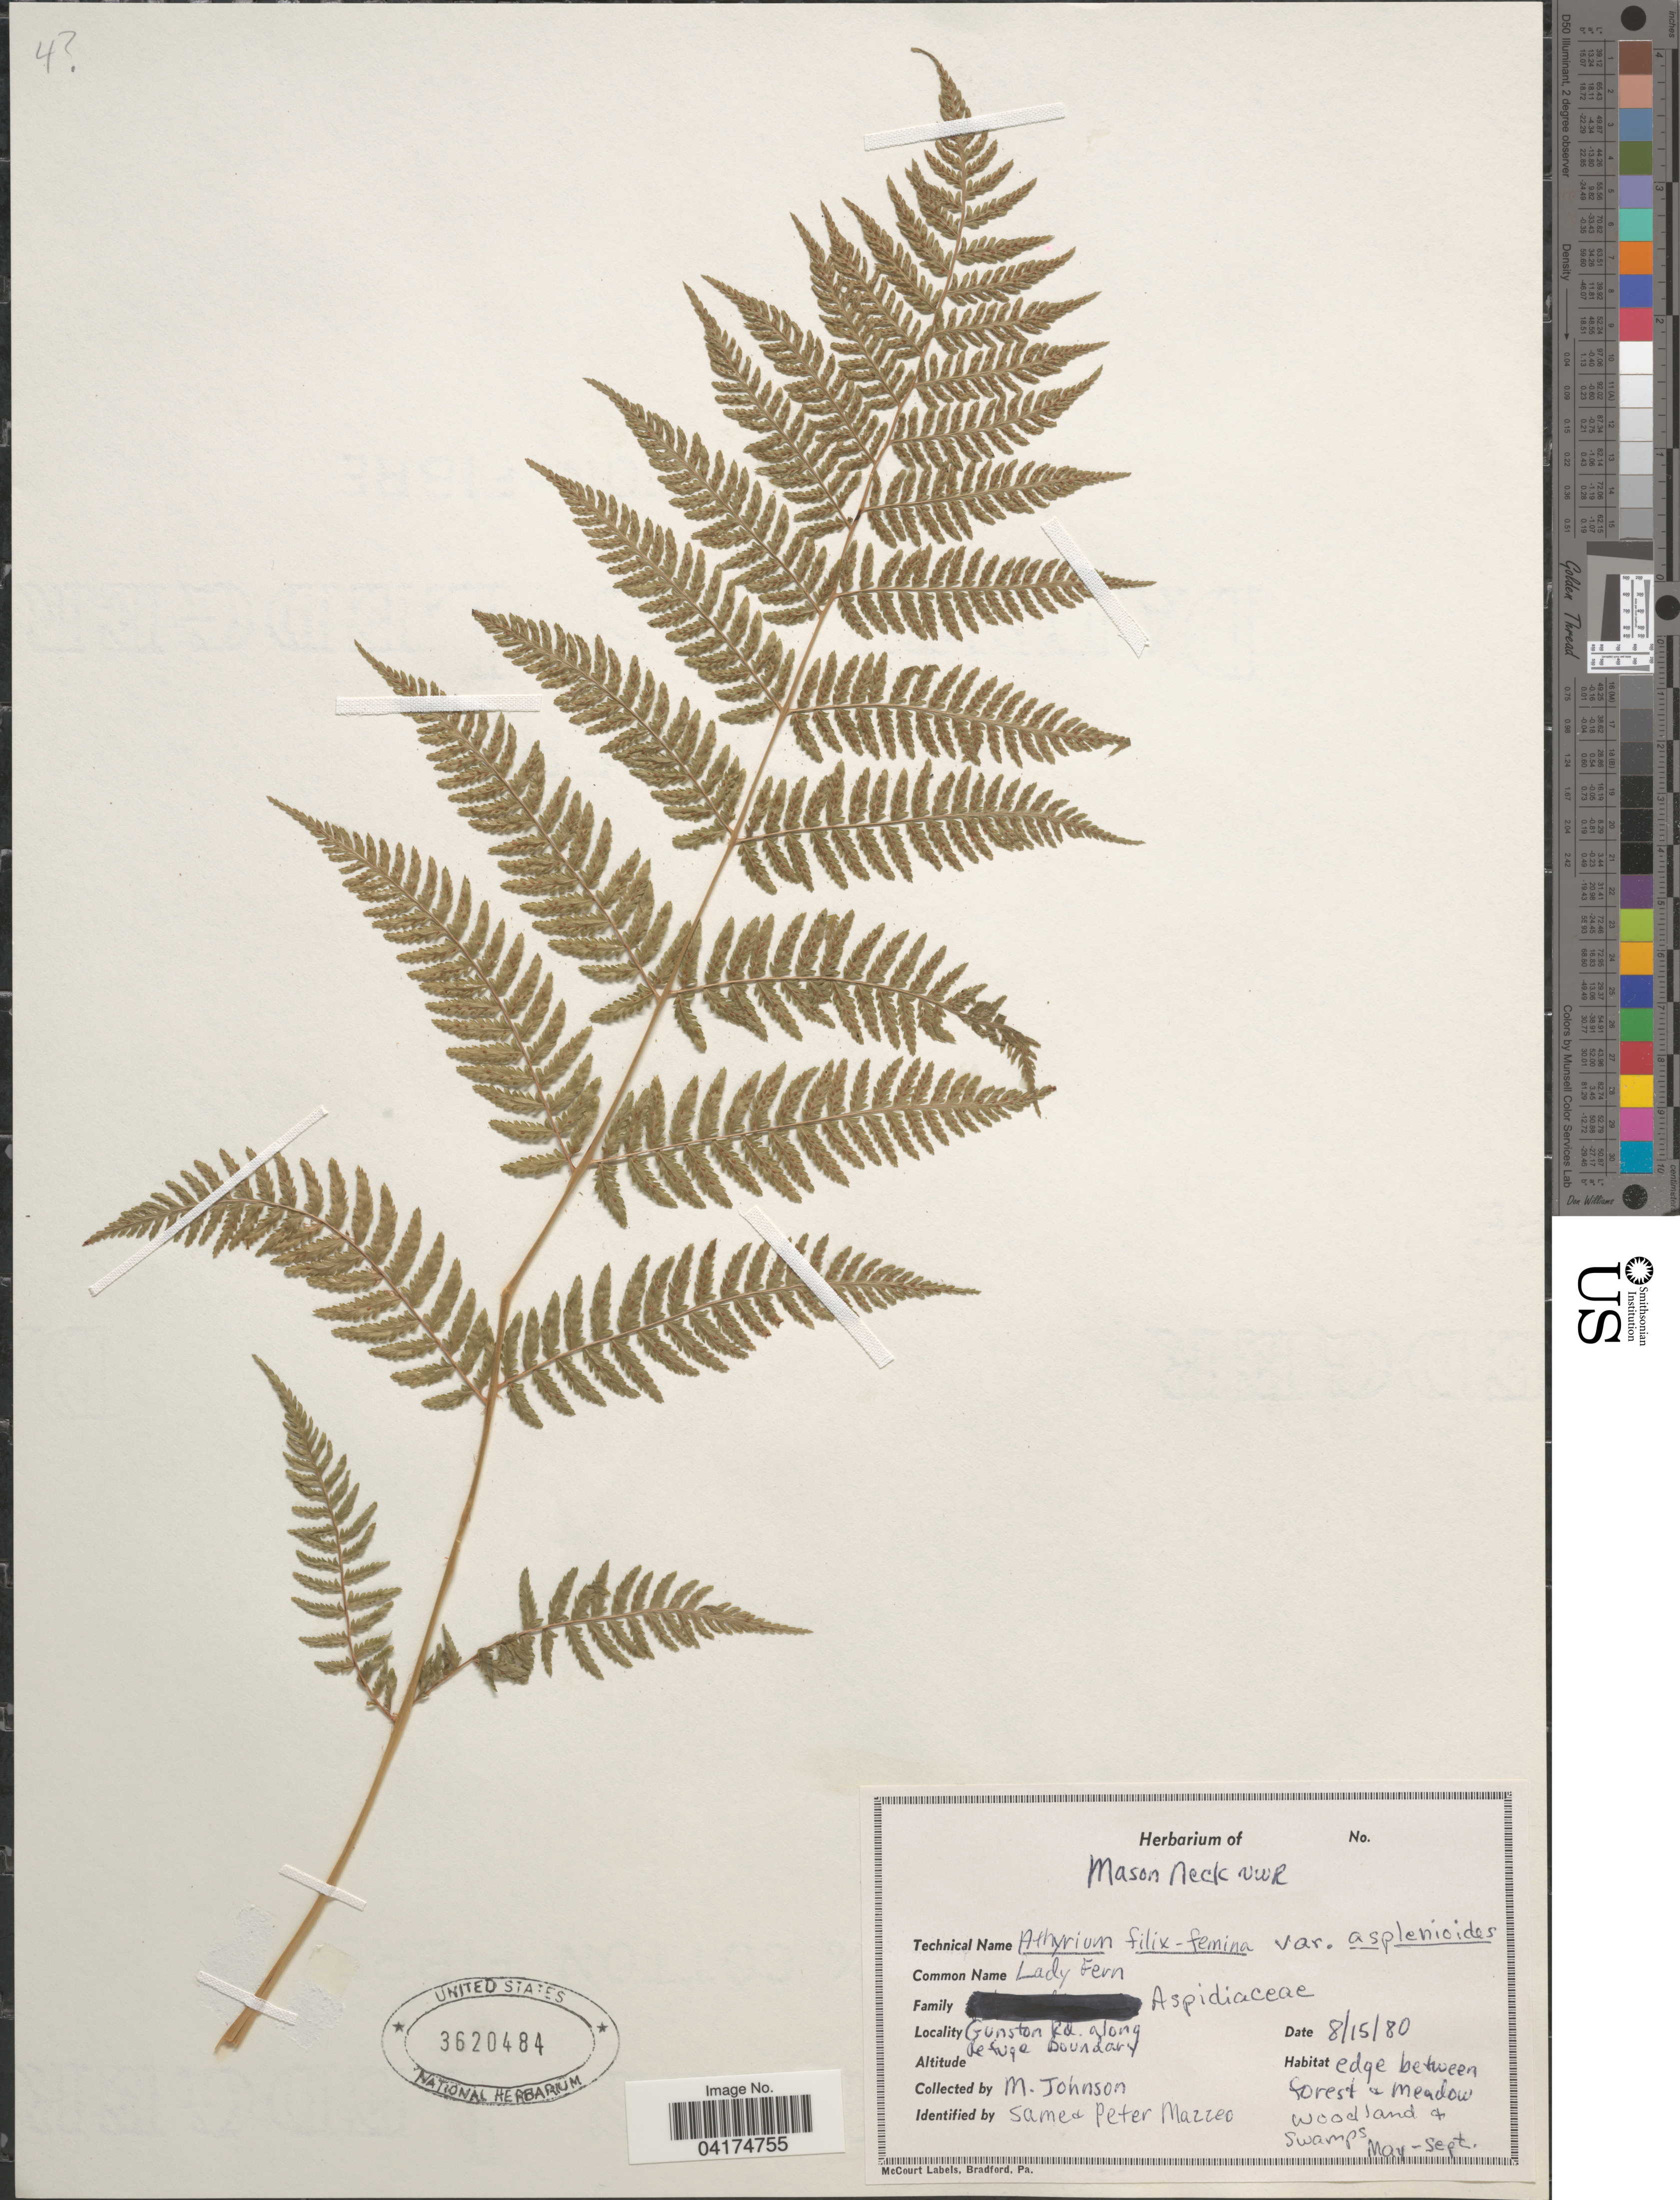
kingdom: Plantae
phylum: Tracheophyta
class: Polypodiopsida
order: Polypodiales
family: Athyriaceae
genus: Athyrium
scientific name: Athyrium filix-femina subsp. asplenioides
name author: (Michx.) Hultén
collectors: M. Johnson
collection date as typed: Transcribed d/m/y: 15/8/80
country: United States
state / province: Virginia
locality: Gunston Rd. along Refuge Boundary. Mason Neck NWR.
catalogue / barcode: US 3620484